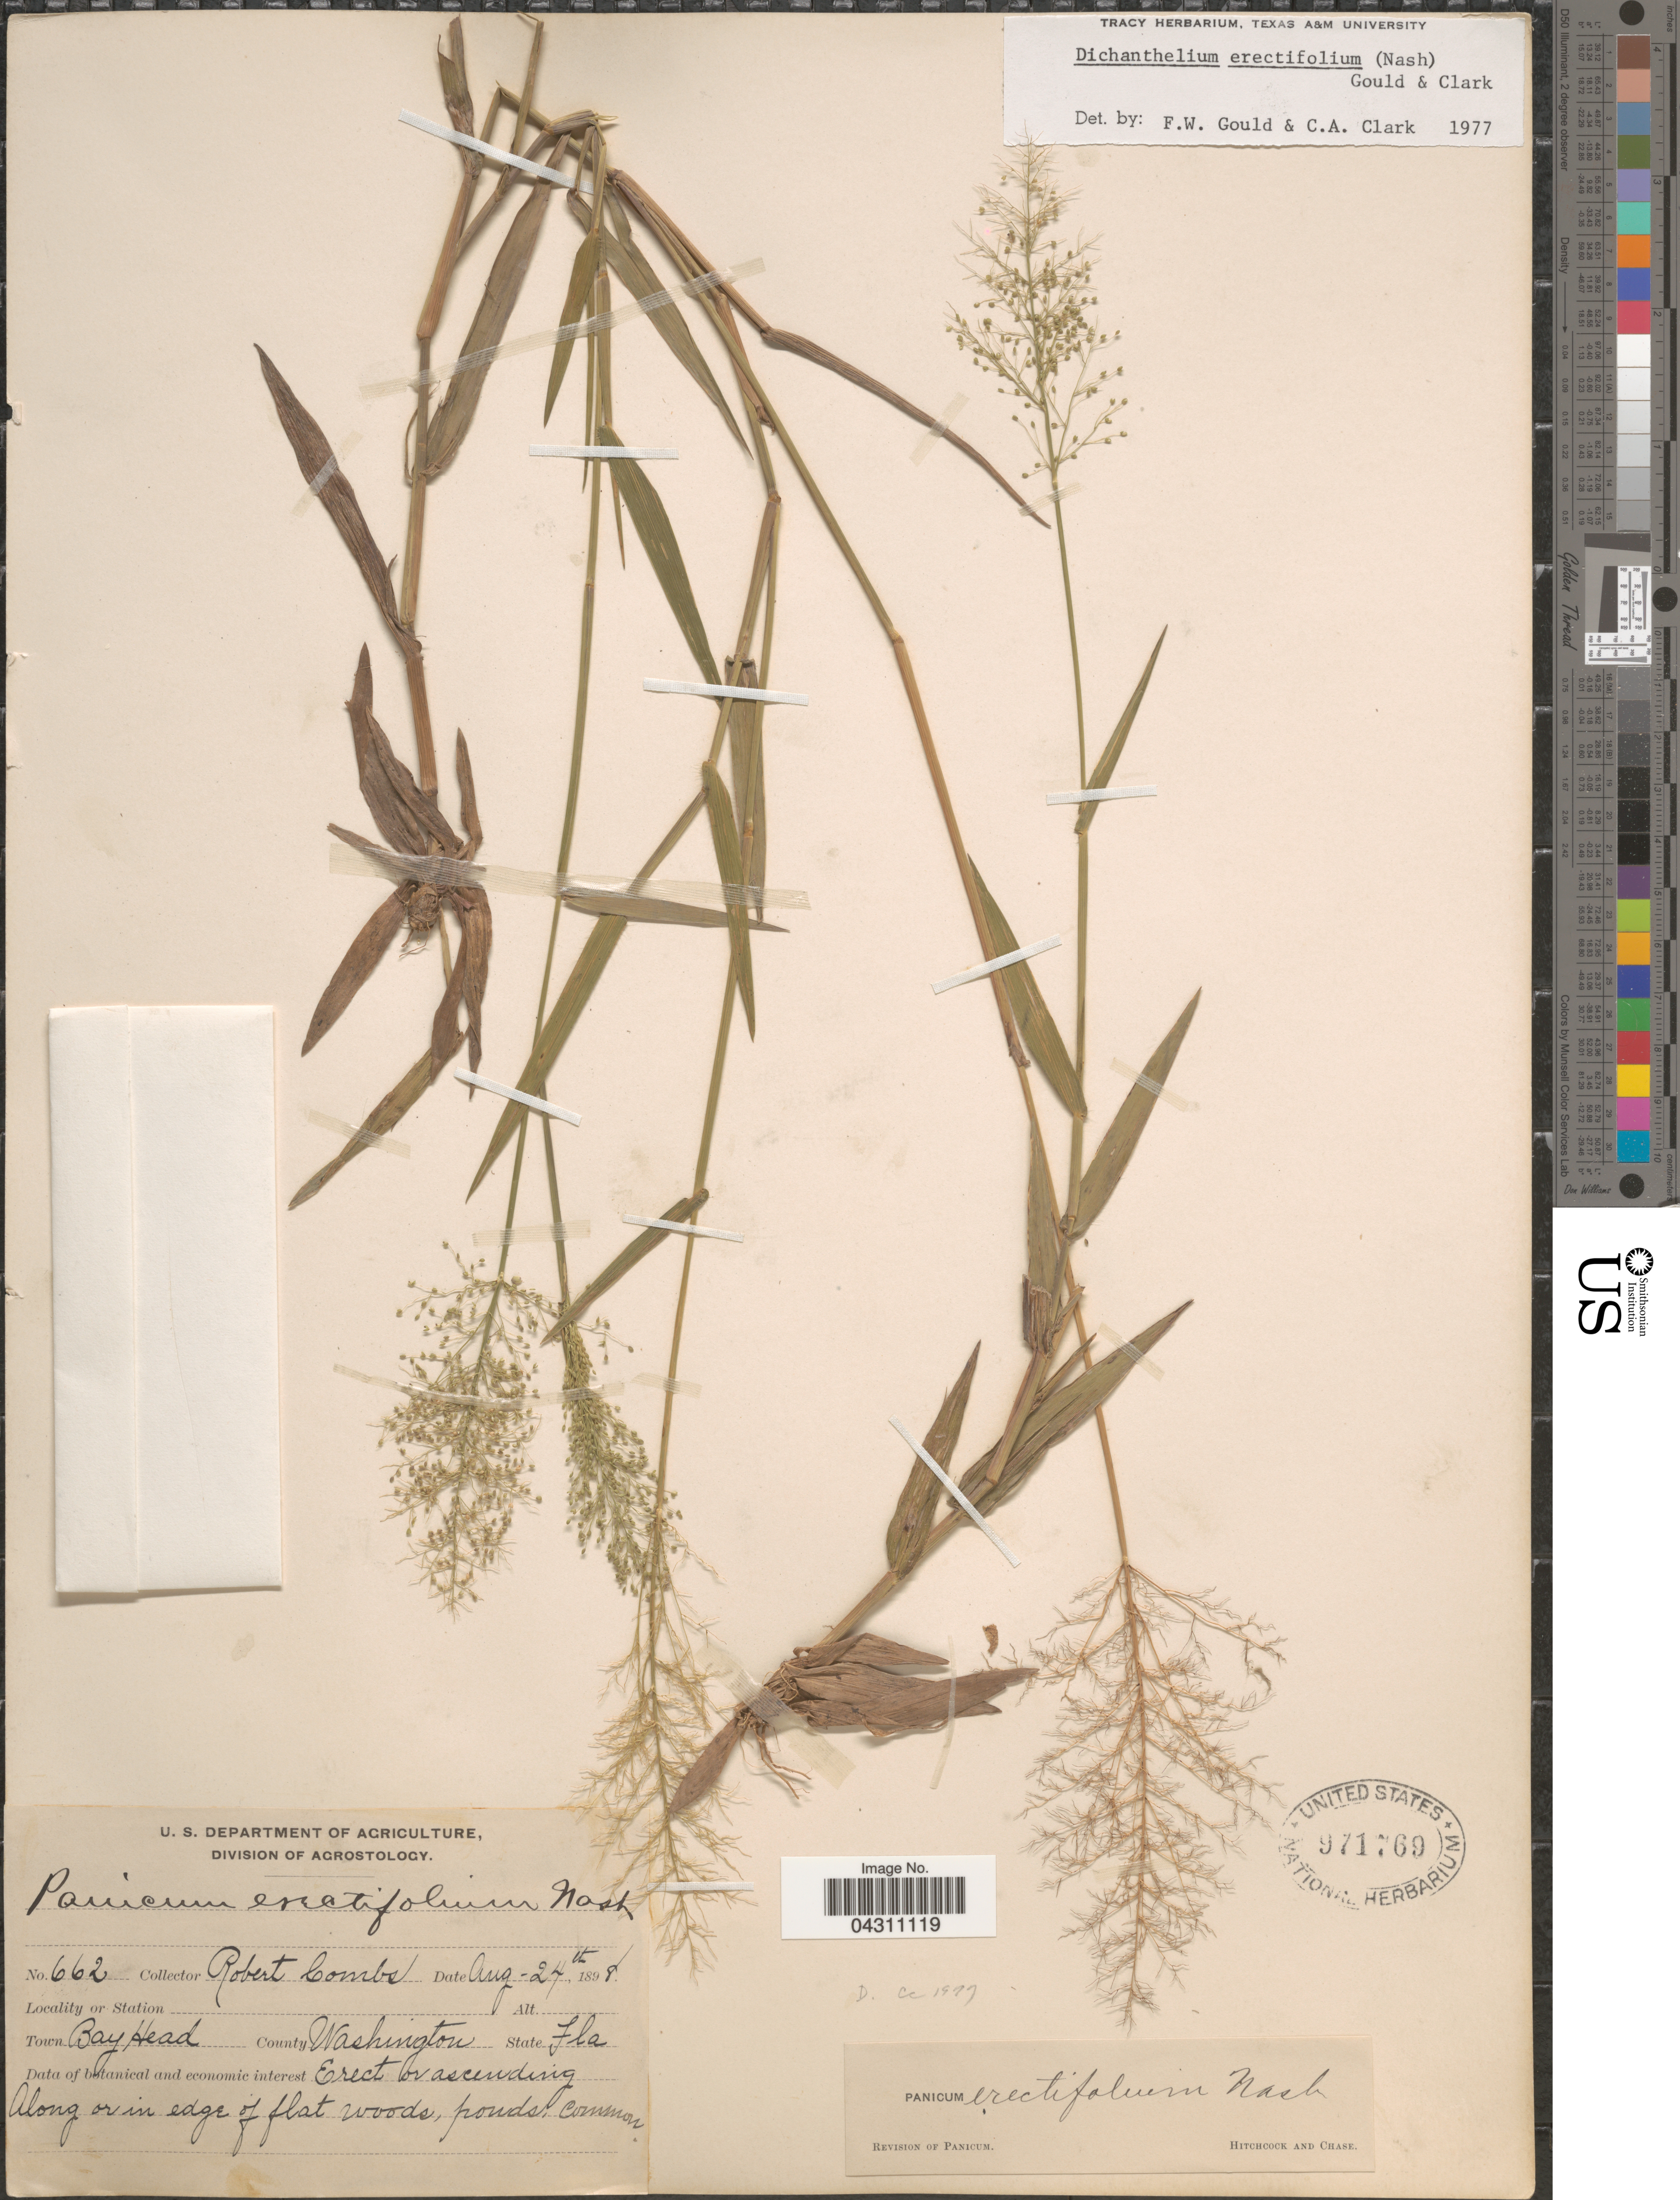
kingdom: Plantae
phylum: Tracheophyta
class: Liliopsida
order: Poales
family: Poaceae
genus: Dichanthelium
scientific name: Dichanthelium sphaerocarpon var. floridanum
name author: (Vasey) Davidse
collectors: R. Combs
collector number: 662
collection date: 1898-08-24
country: United States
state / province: Florida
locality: Town Bay Head. County Washington. Along or in edge of flat woods.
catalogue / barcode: US 971769